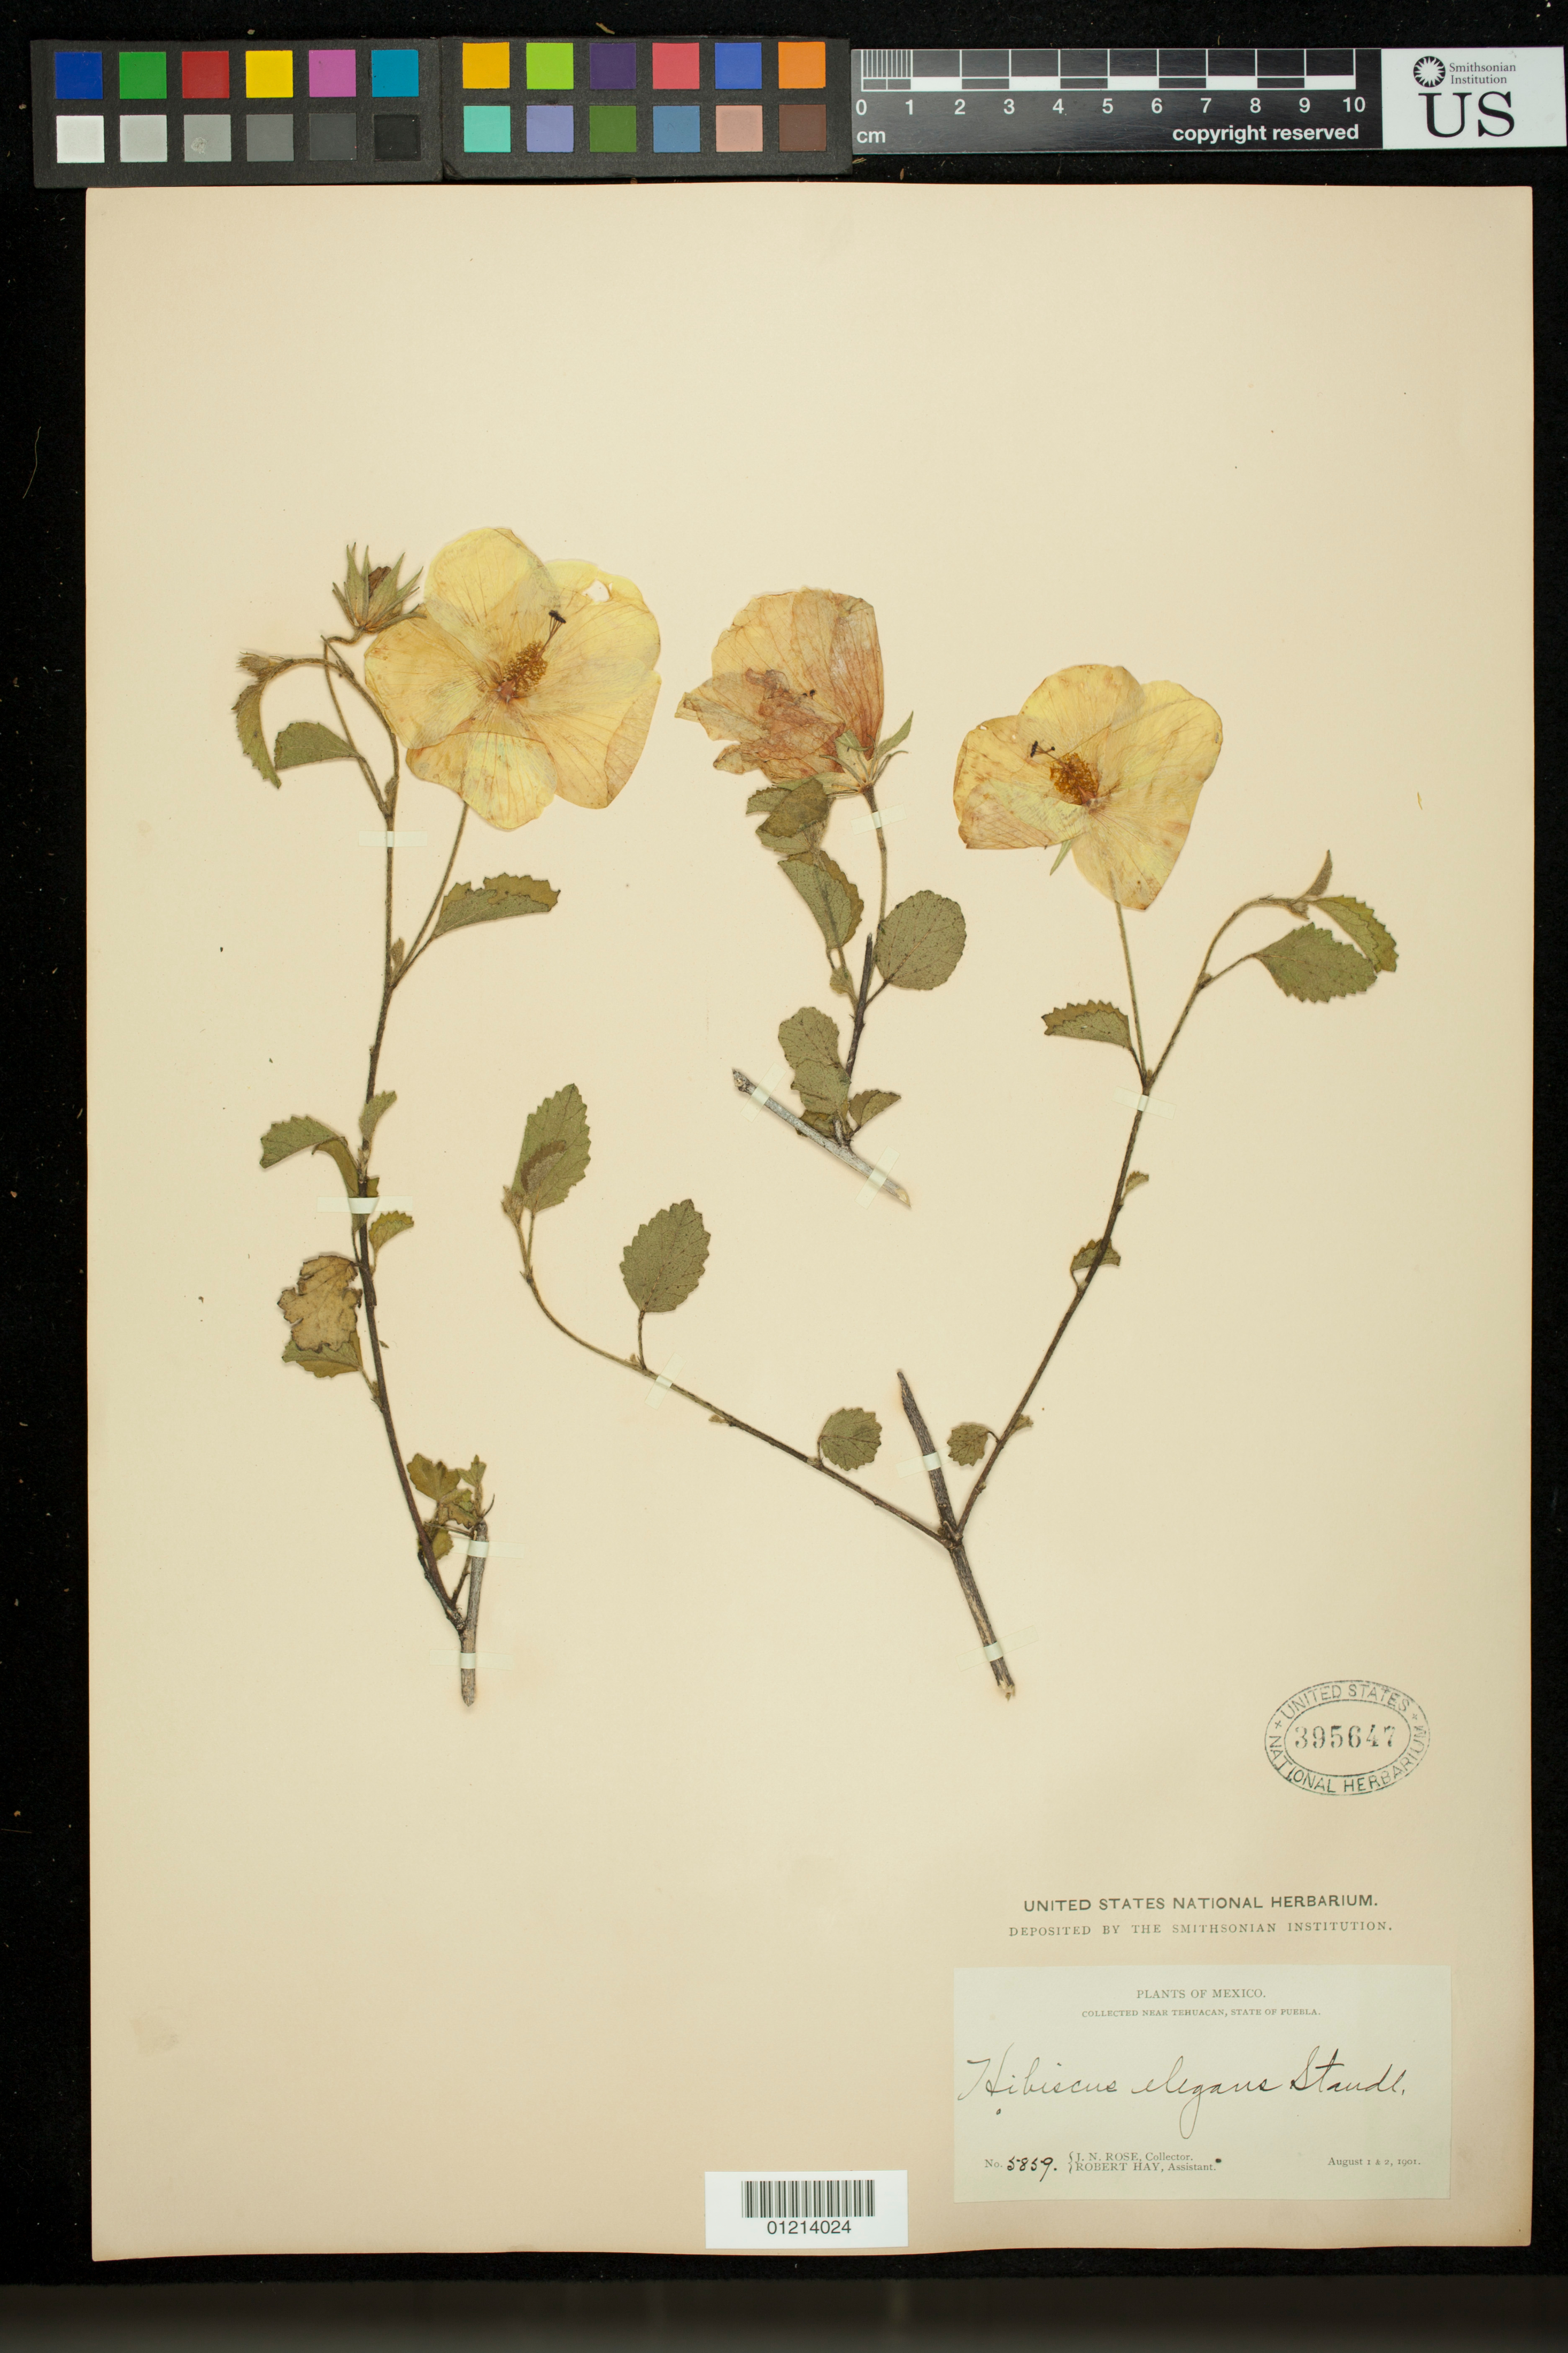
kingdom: Plantae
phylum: Tracheophyta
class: Magnoliopsida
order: Malvales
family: Malvaceae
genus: Hibiscus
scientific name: Hibiscus elegans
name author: Standl.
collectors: J. N. Rose & R. Hay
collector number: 5859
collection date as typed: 01 Aug 1901 to 02 Aug 1901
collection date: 1901-08-01/1901-08-02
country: Mexico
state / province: Puebla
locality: Near Tehuacan, State of Puebla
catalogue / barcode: US 395647